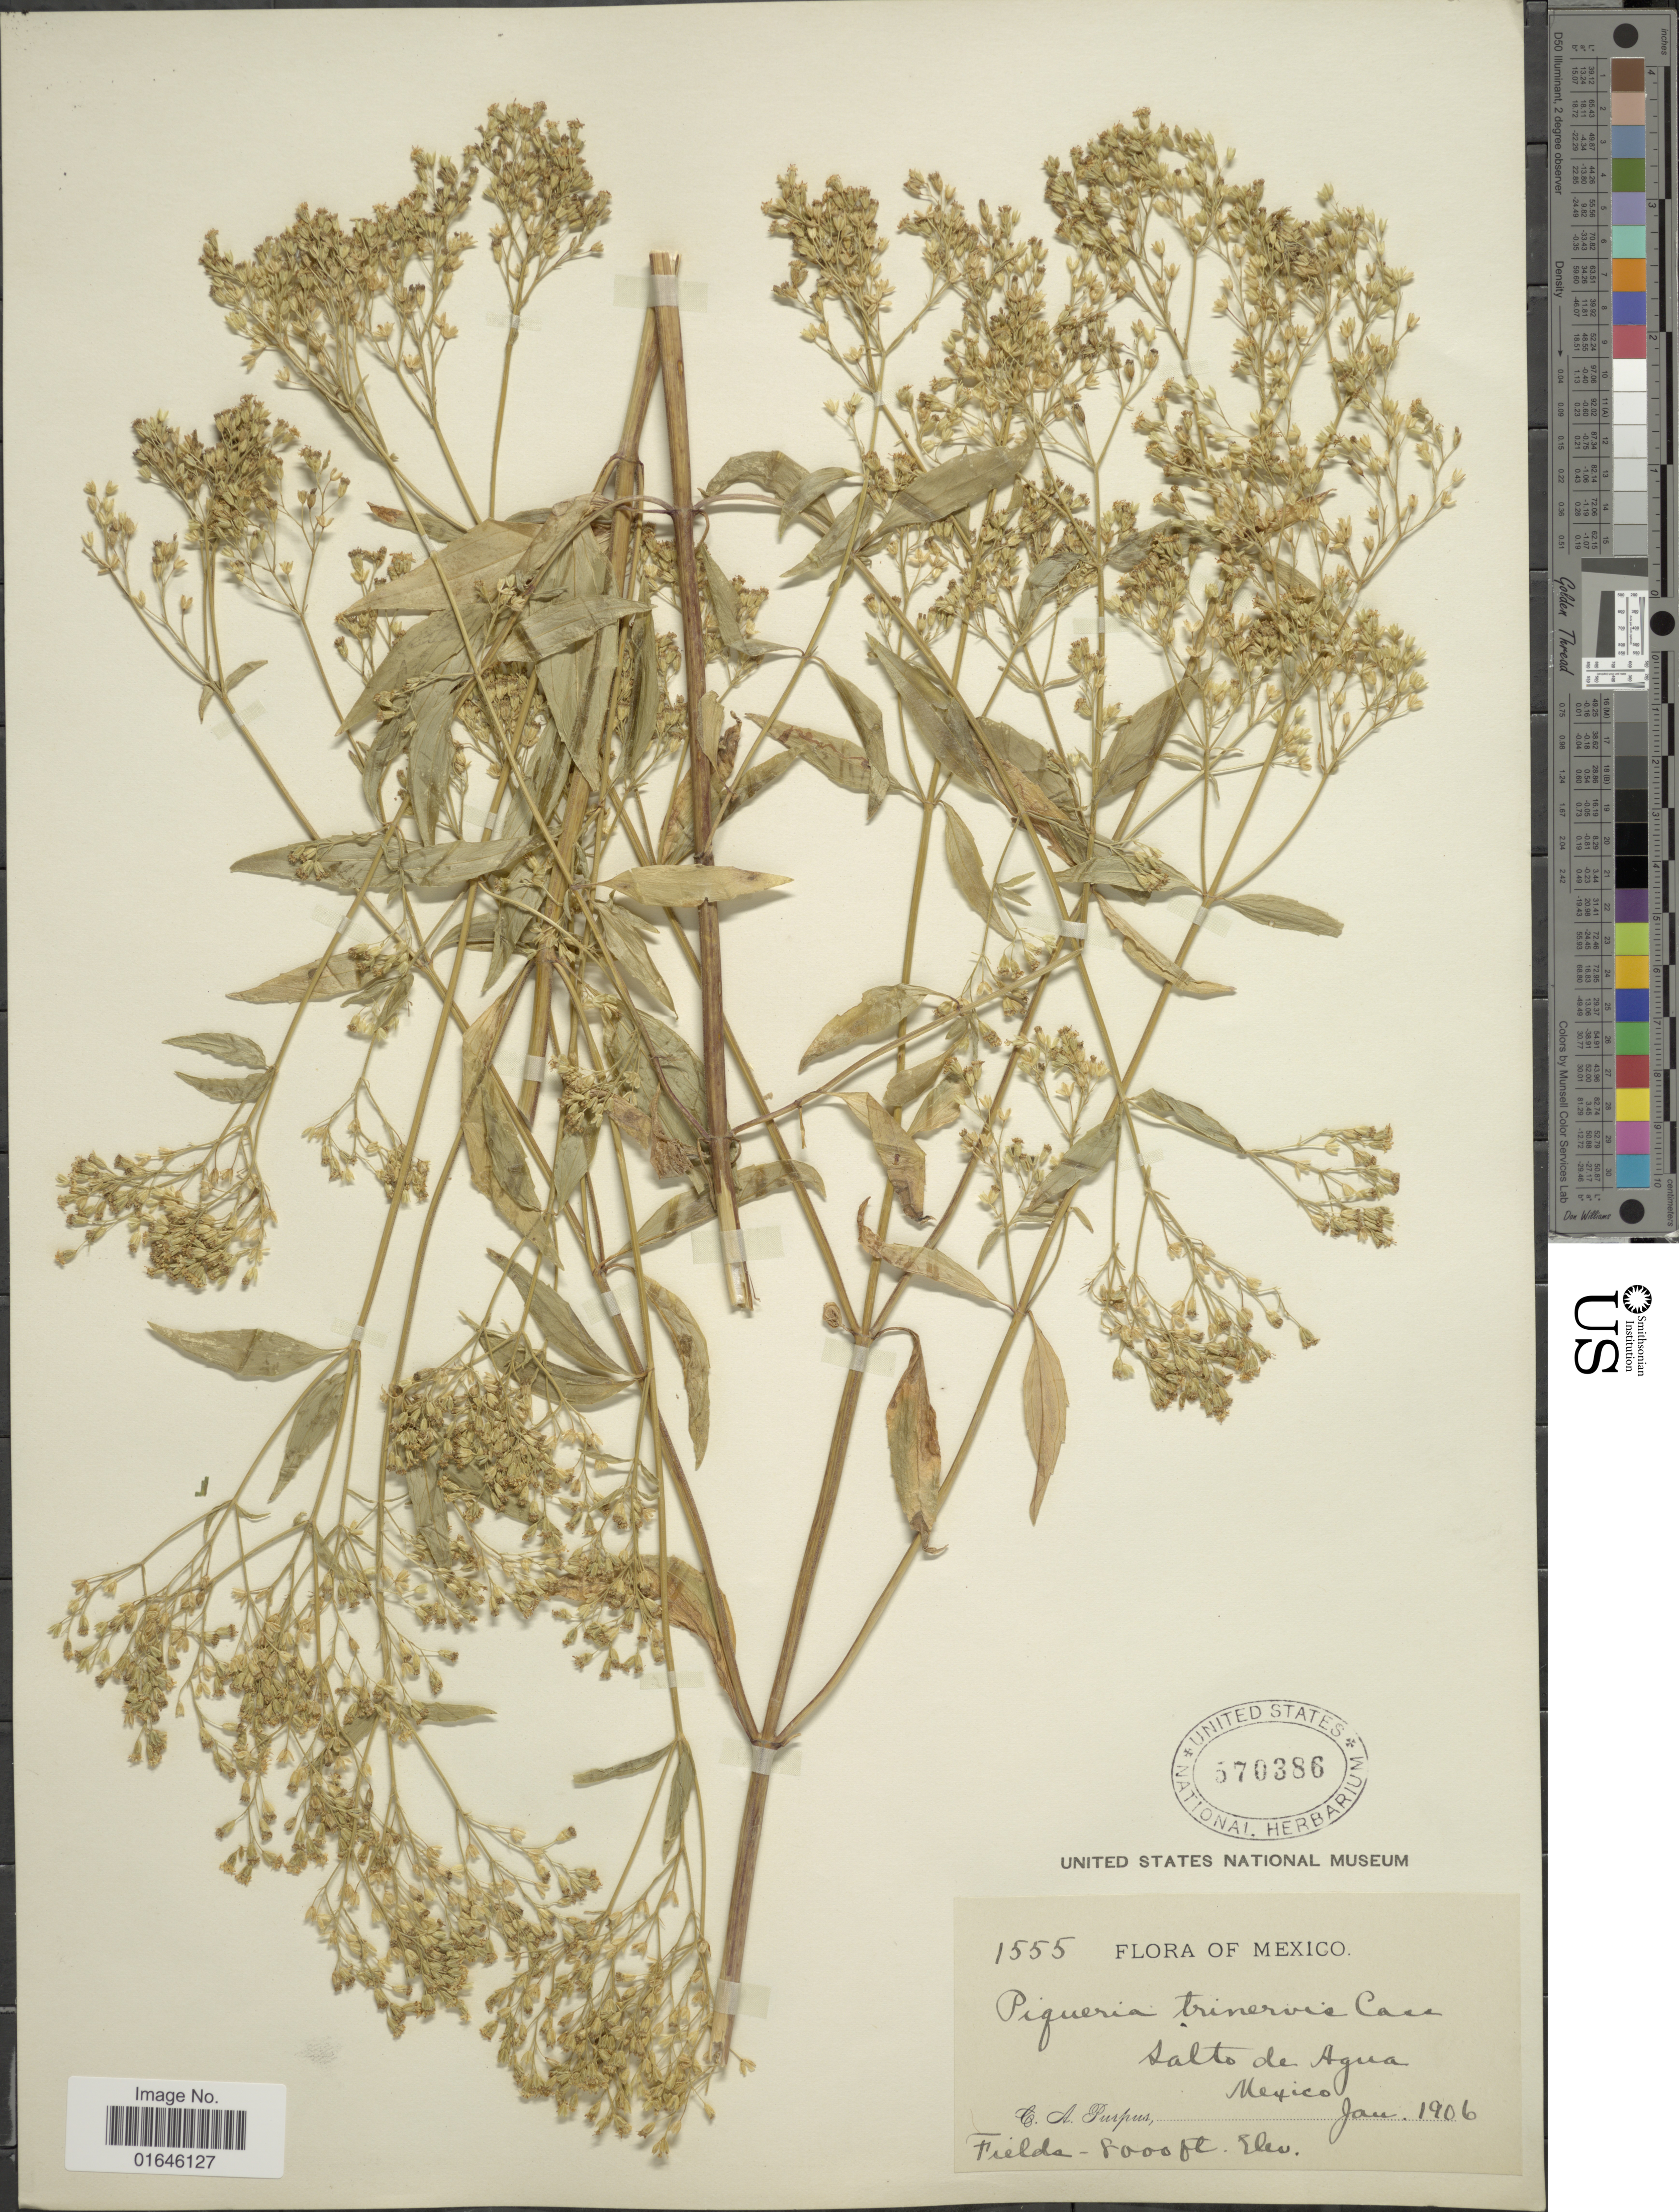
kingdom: Plantae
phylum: Tracheophyta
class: Magnoliopsida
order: Asterales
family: Asteraceae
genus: Piqueria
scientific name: Piqueria trinervia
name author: Cav.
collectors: C. A. Purpus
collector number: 1555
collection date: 1906-01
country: Mexico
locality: Salto de Agua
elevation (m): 2438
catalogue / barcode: US 570386